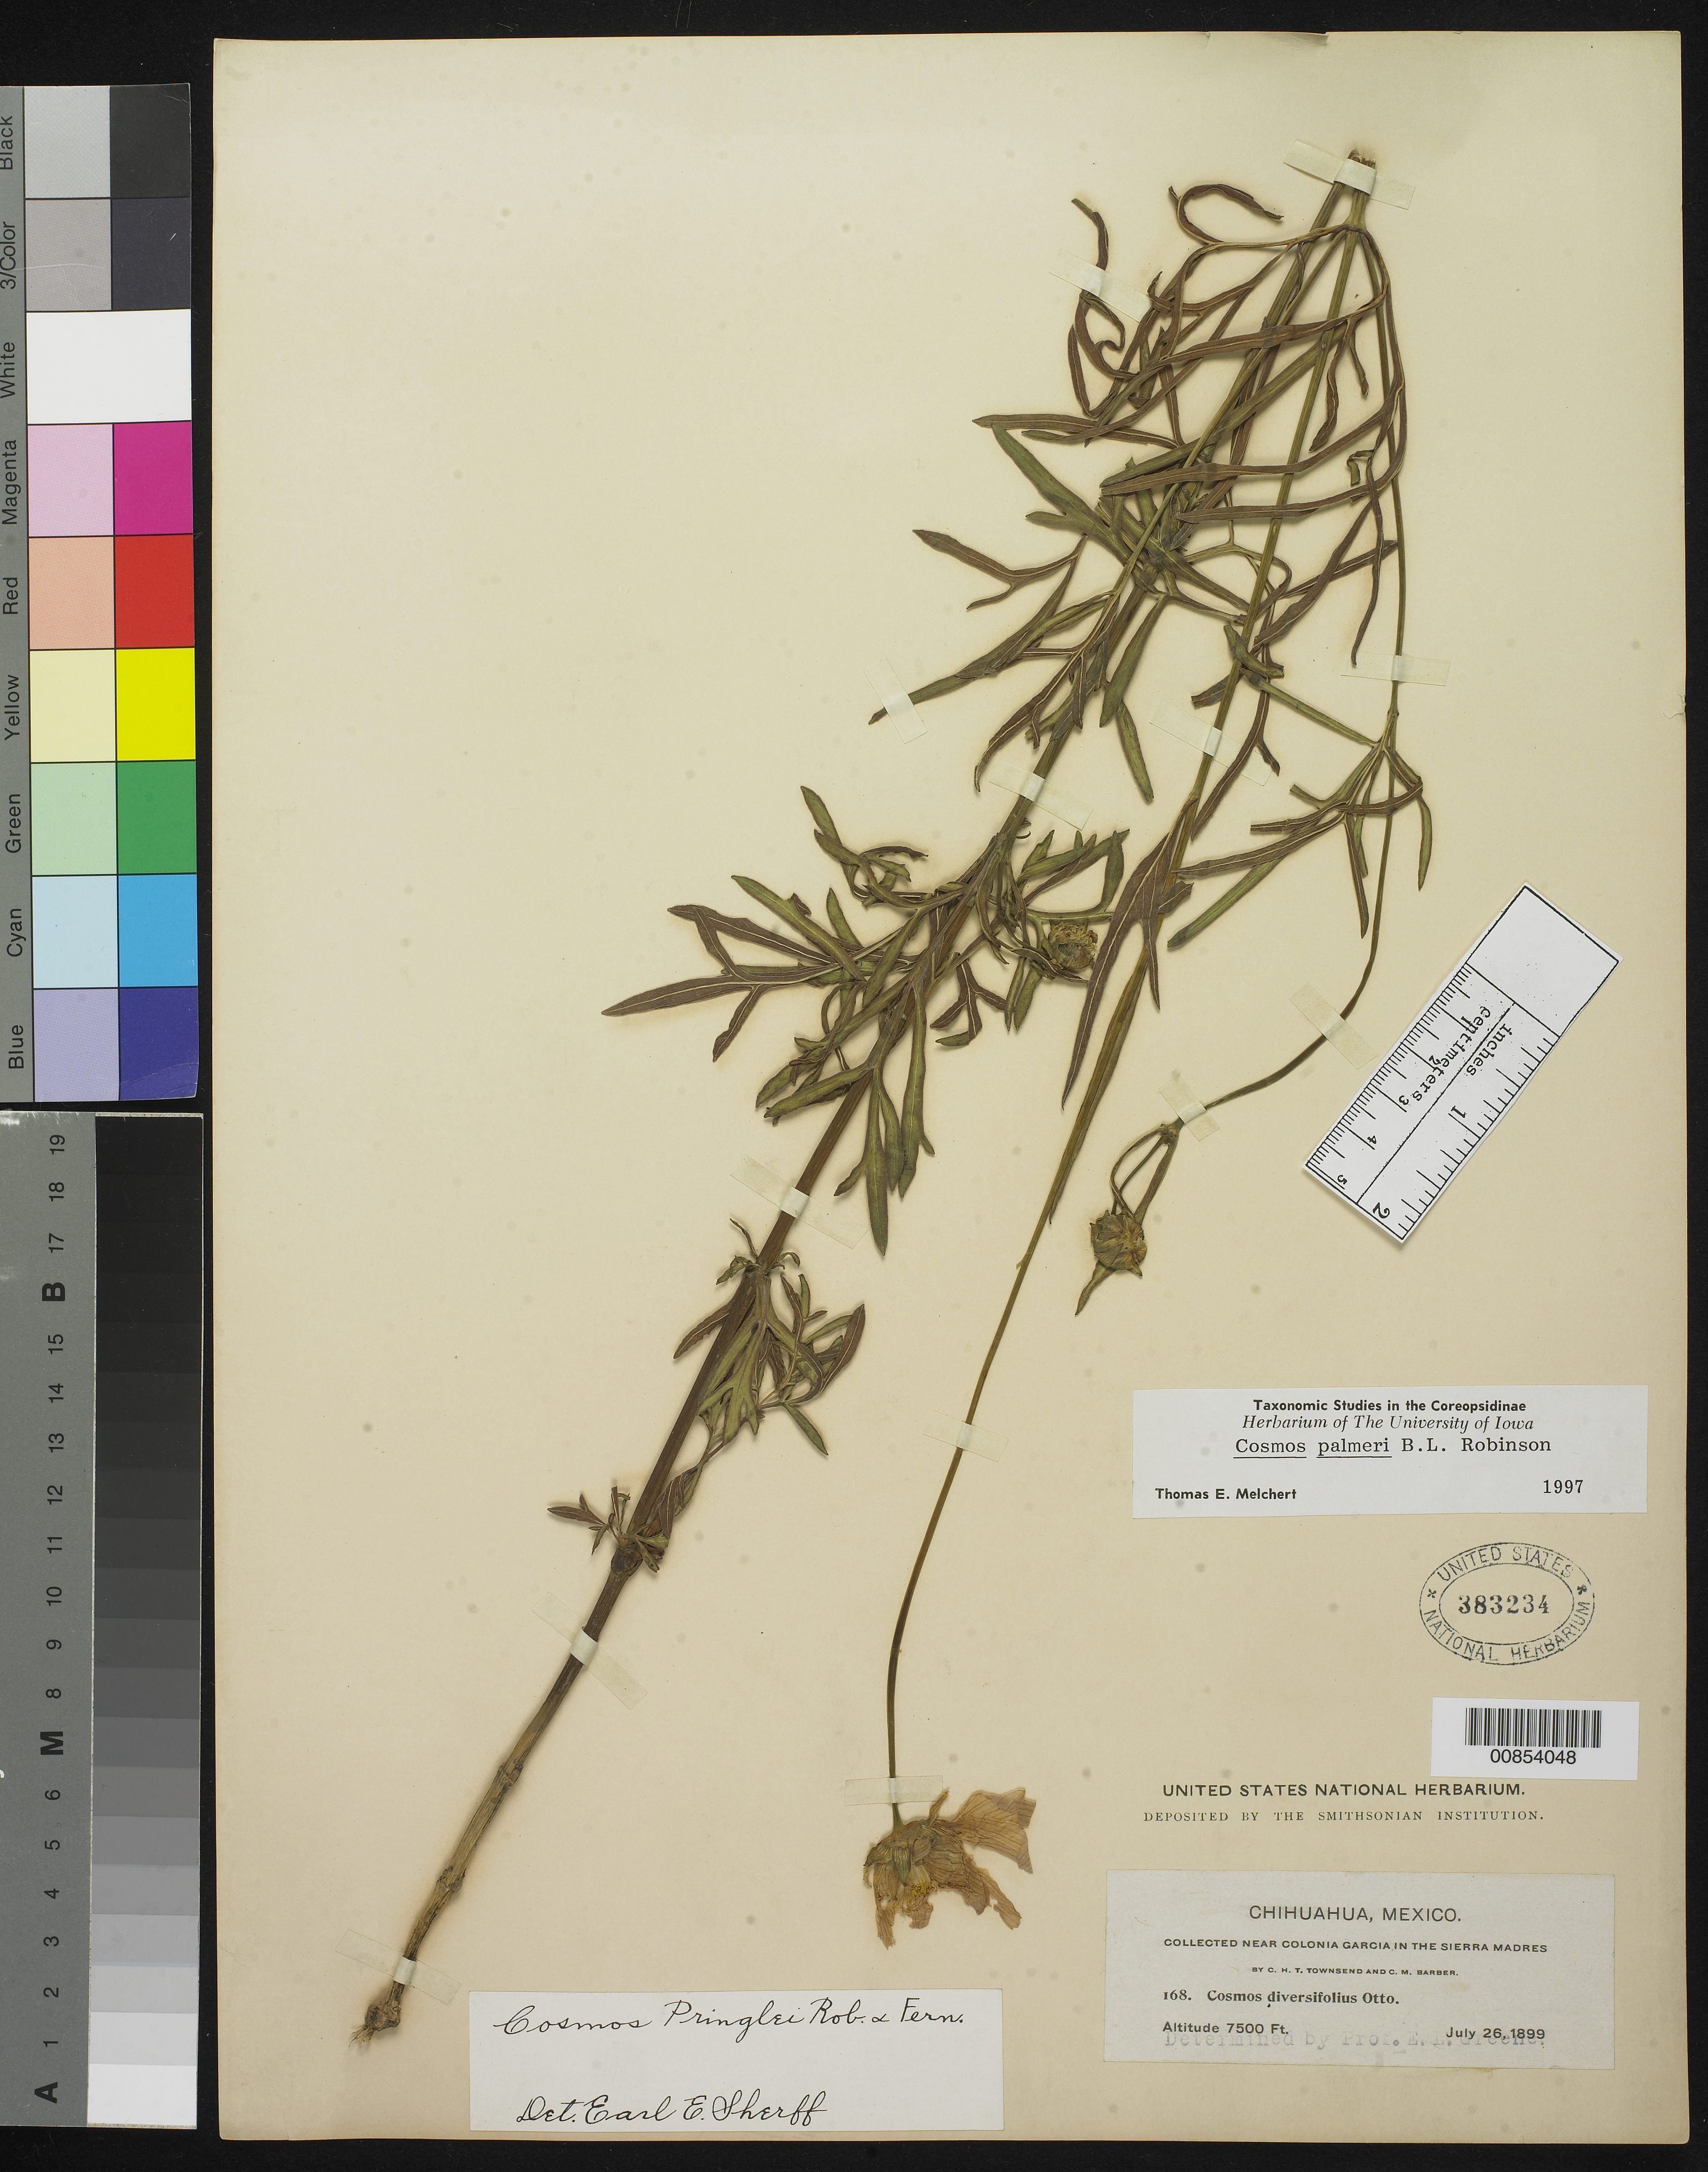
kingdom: Plantae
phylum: Tracheophyta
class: Magnoliopsida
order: Asterales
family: Asteraceae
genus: Cosmos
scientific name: Cosmos palmeri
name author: B.L. Rob.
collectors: C. H. T. Townsend & C. Barber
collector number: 168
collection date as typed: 26 Jul 1899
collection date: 1899-07-26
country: Mexico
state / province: Chihuahua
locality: Near Colonia García ion the Sierra Madre.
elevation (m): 2286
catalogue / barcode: US 383234